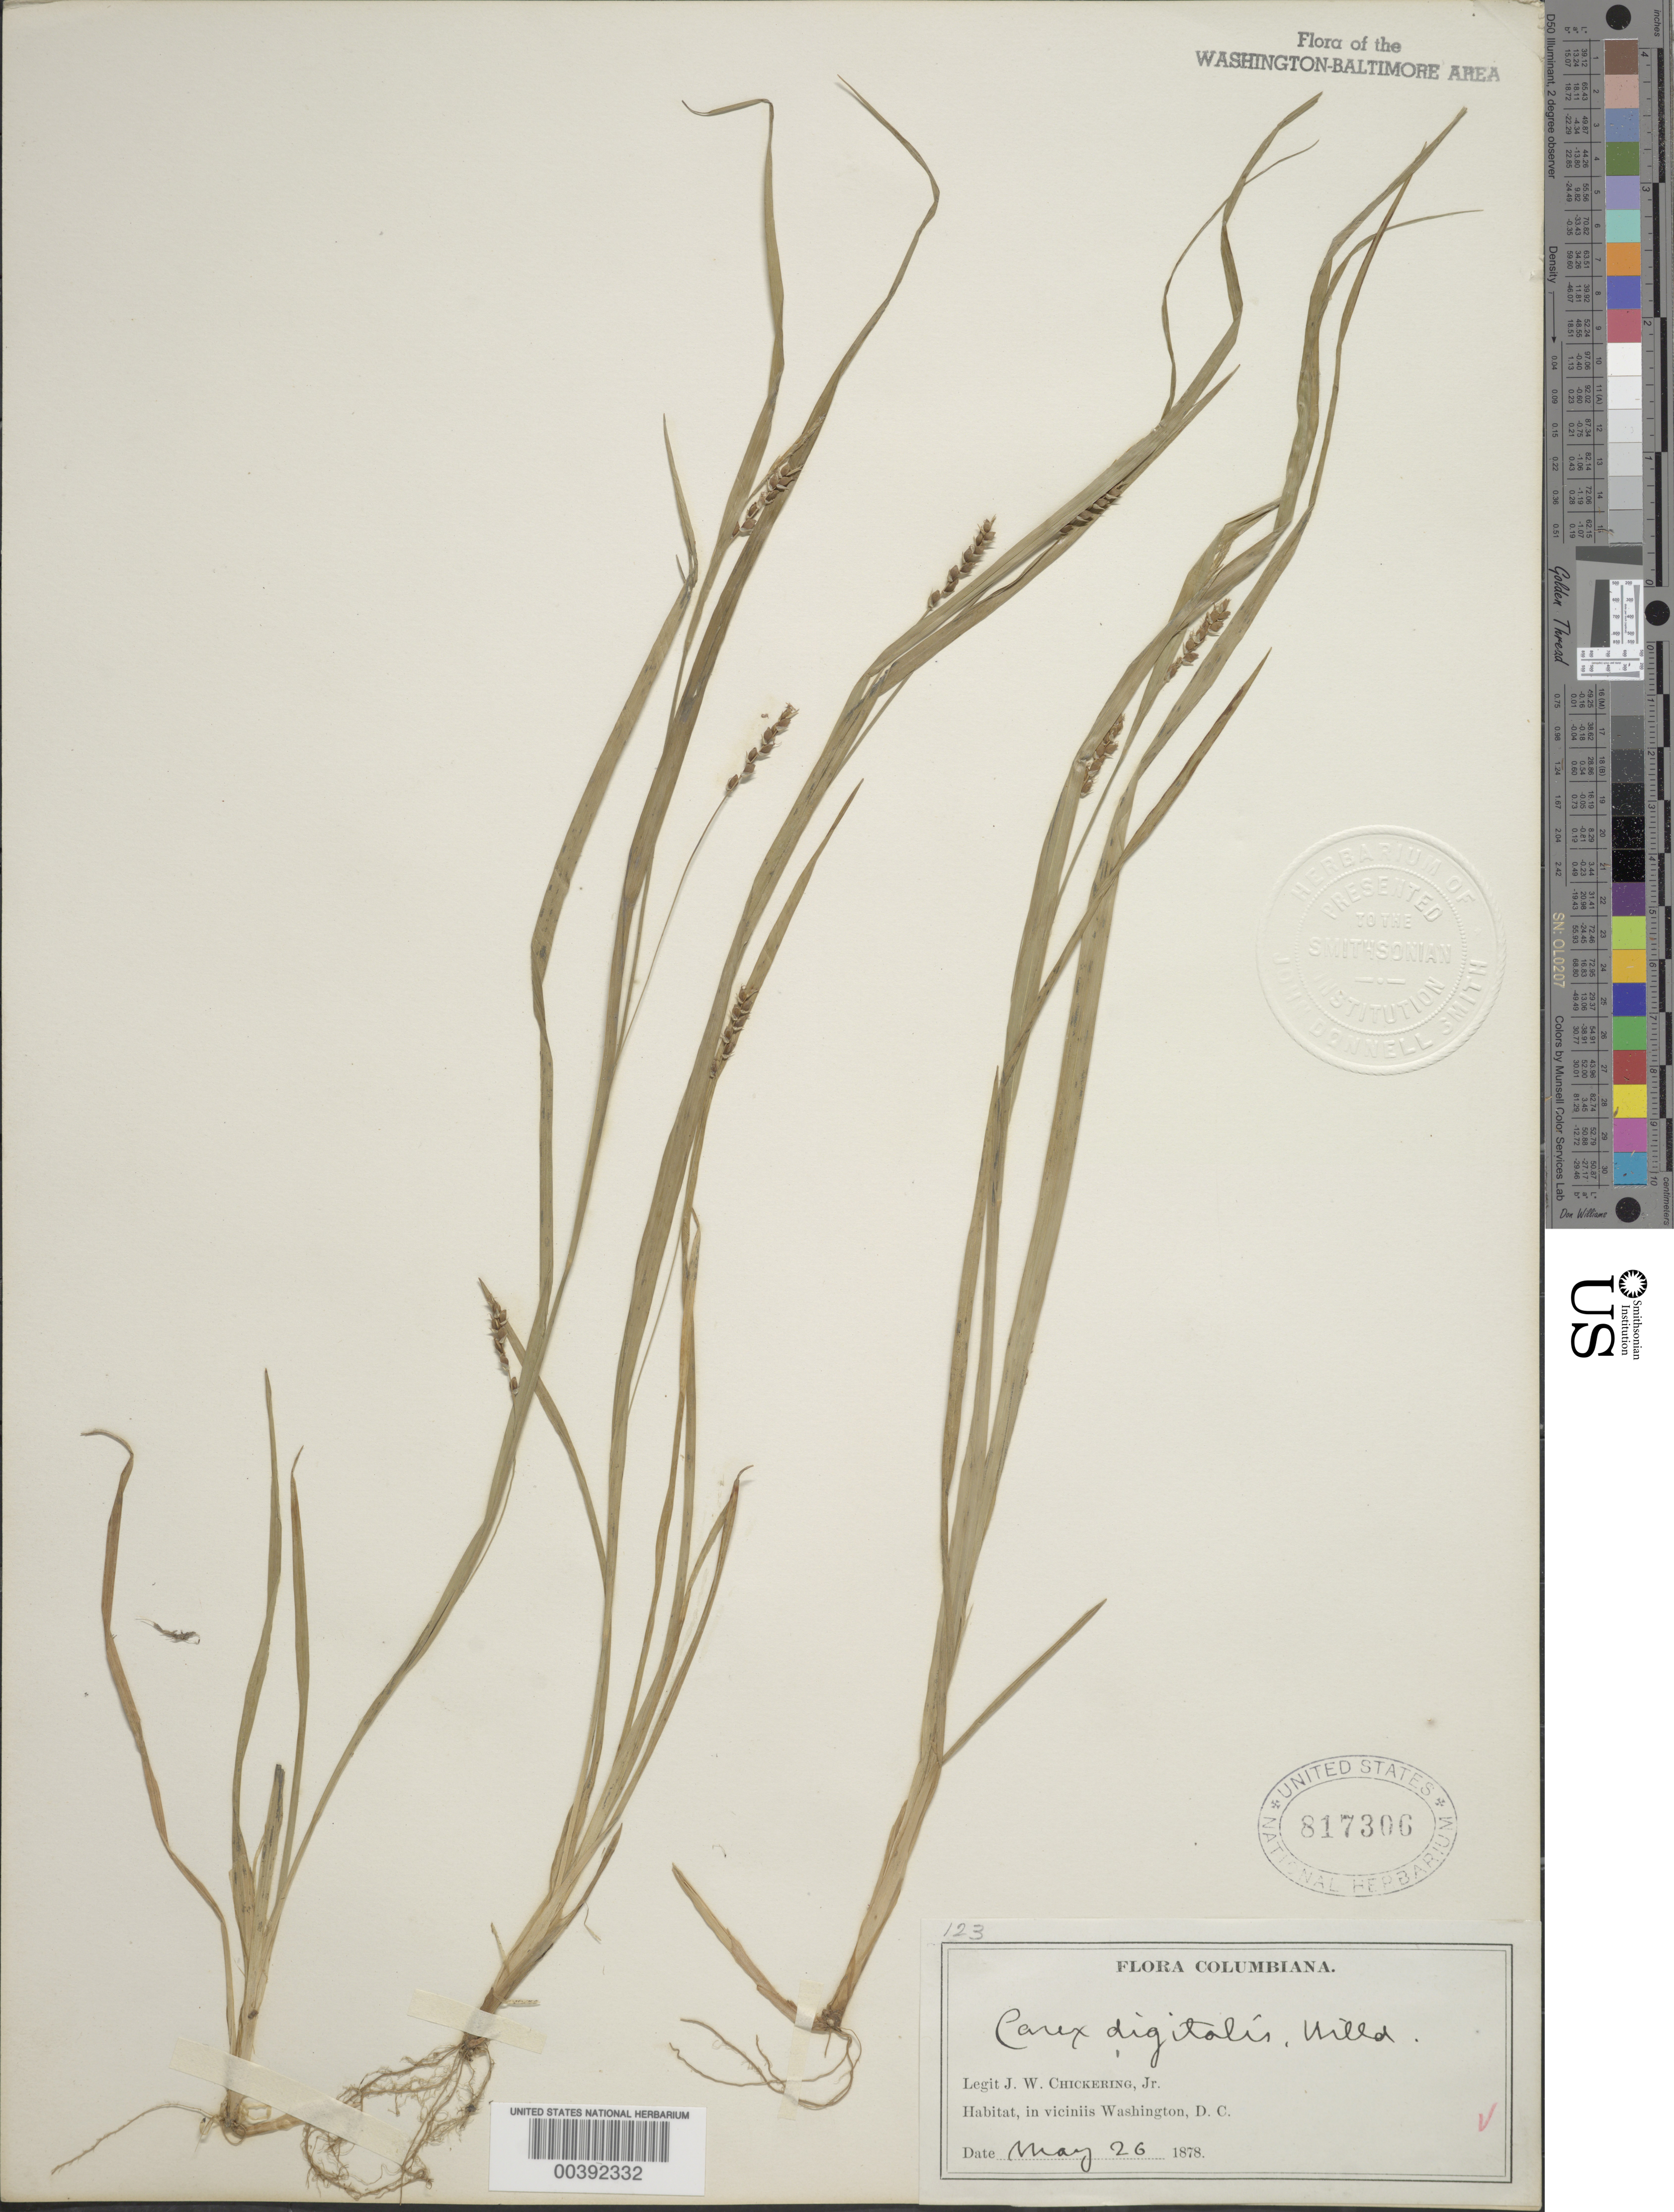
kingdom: Plantae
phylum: Tracheophyta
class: Liliopsida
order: Poales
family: Cyperaceae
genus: Carex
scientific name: Carex digitalis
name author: Willd.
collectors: J. W. Chickering Jr.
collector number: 123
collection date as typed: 26 May 1878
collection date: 1878-05-26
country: United States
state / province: District of Columbia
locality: Washington DC Area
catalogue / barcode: US 817306